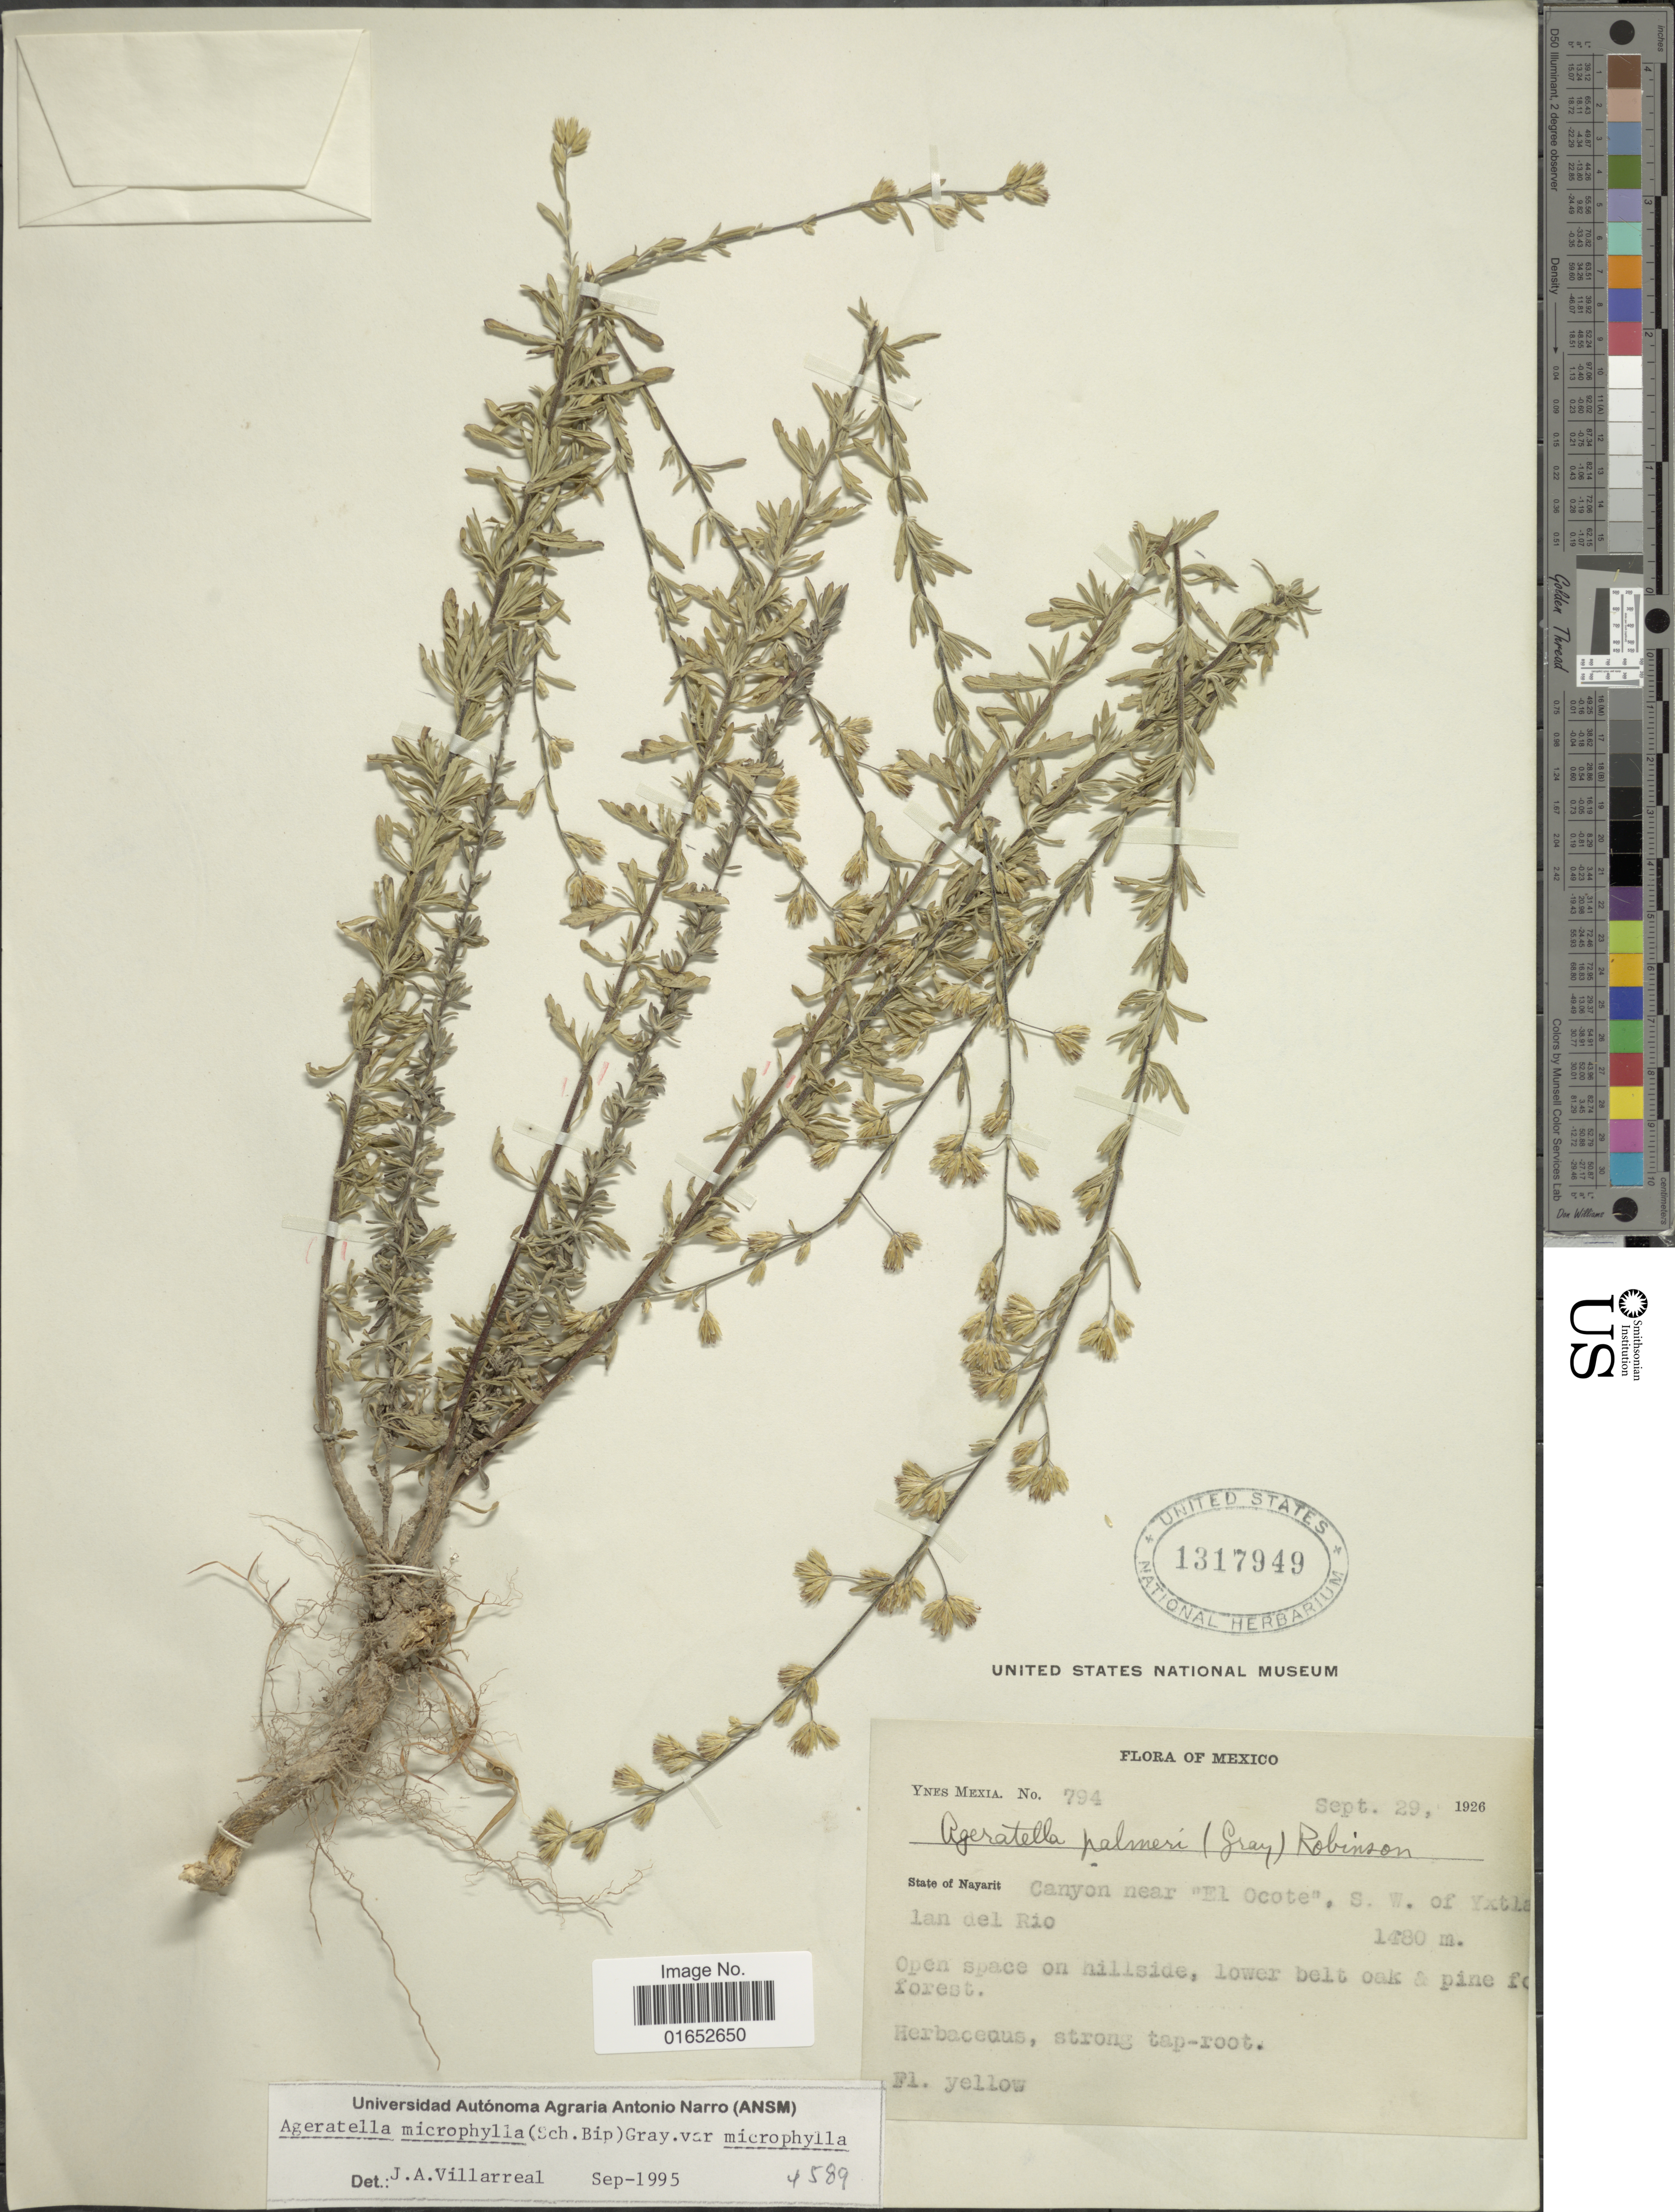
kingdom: Plantae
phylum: Tracheophyta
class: Magnoliopsida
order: Asterales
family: Asteraceae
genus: Ageratella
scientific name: Ageratella microphylla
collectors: Y. Mexia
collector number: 794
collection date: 1926-09-29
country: Mexico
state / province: Nayarit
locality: Canyon near 'El Ocote', S.W. of Yxtlan del Rio. Open space on hillside, lower belt oak a pine forest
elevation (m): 1480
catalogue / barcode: US 1317949